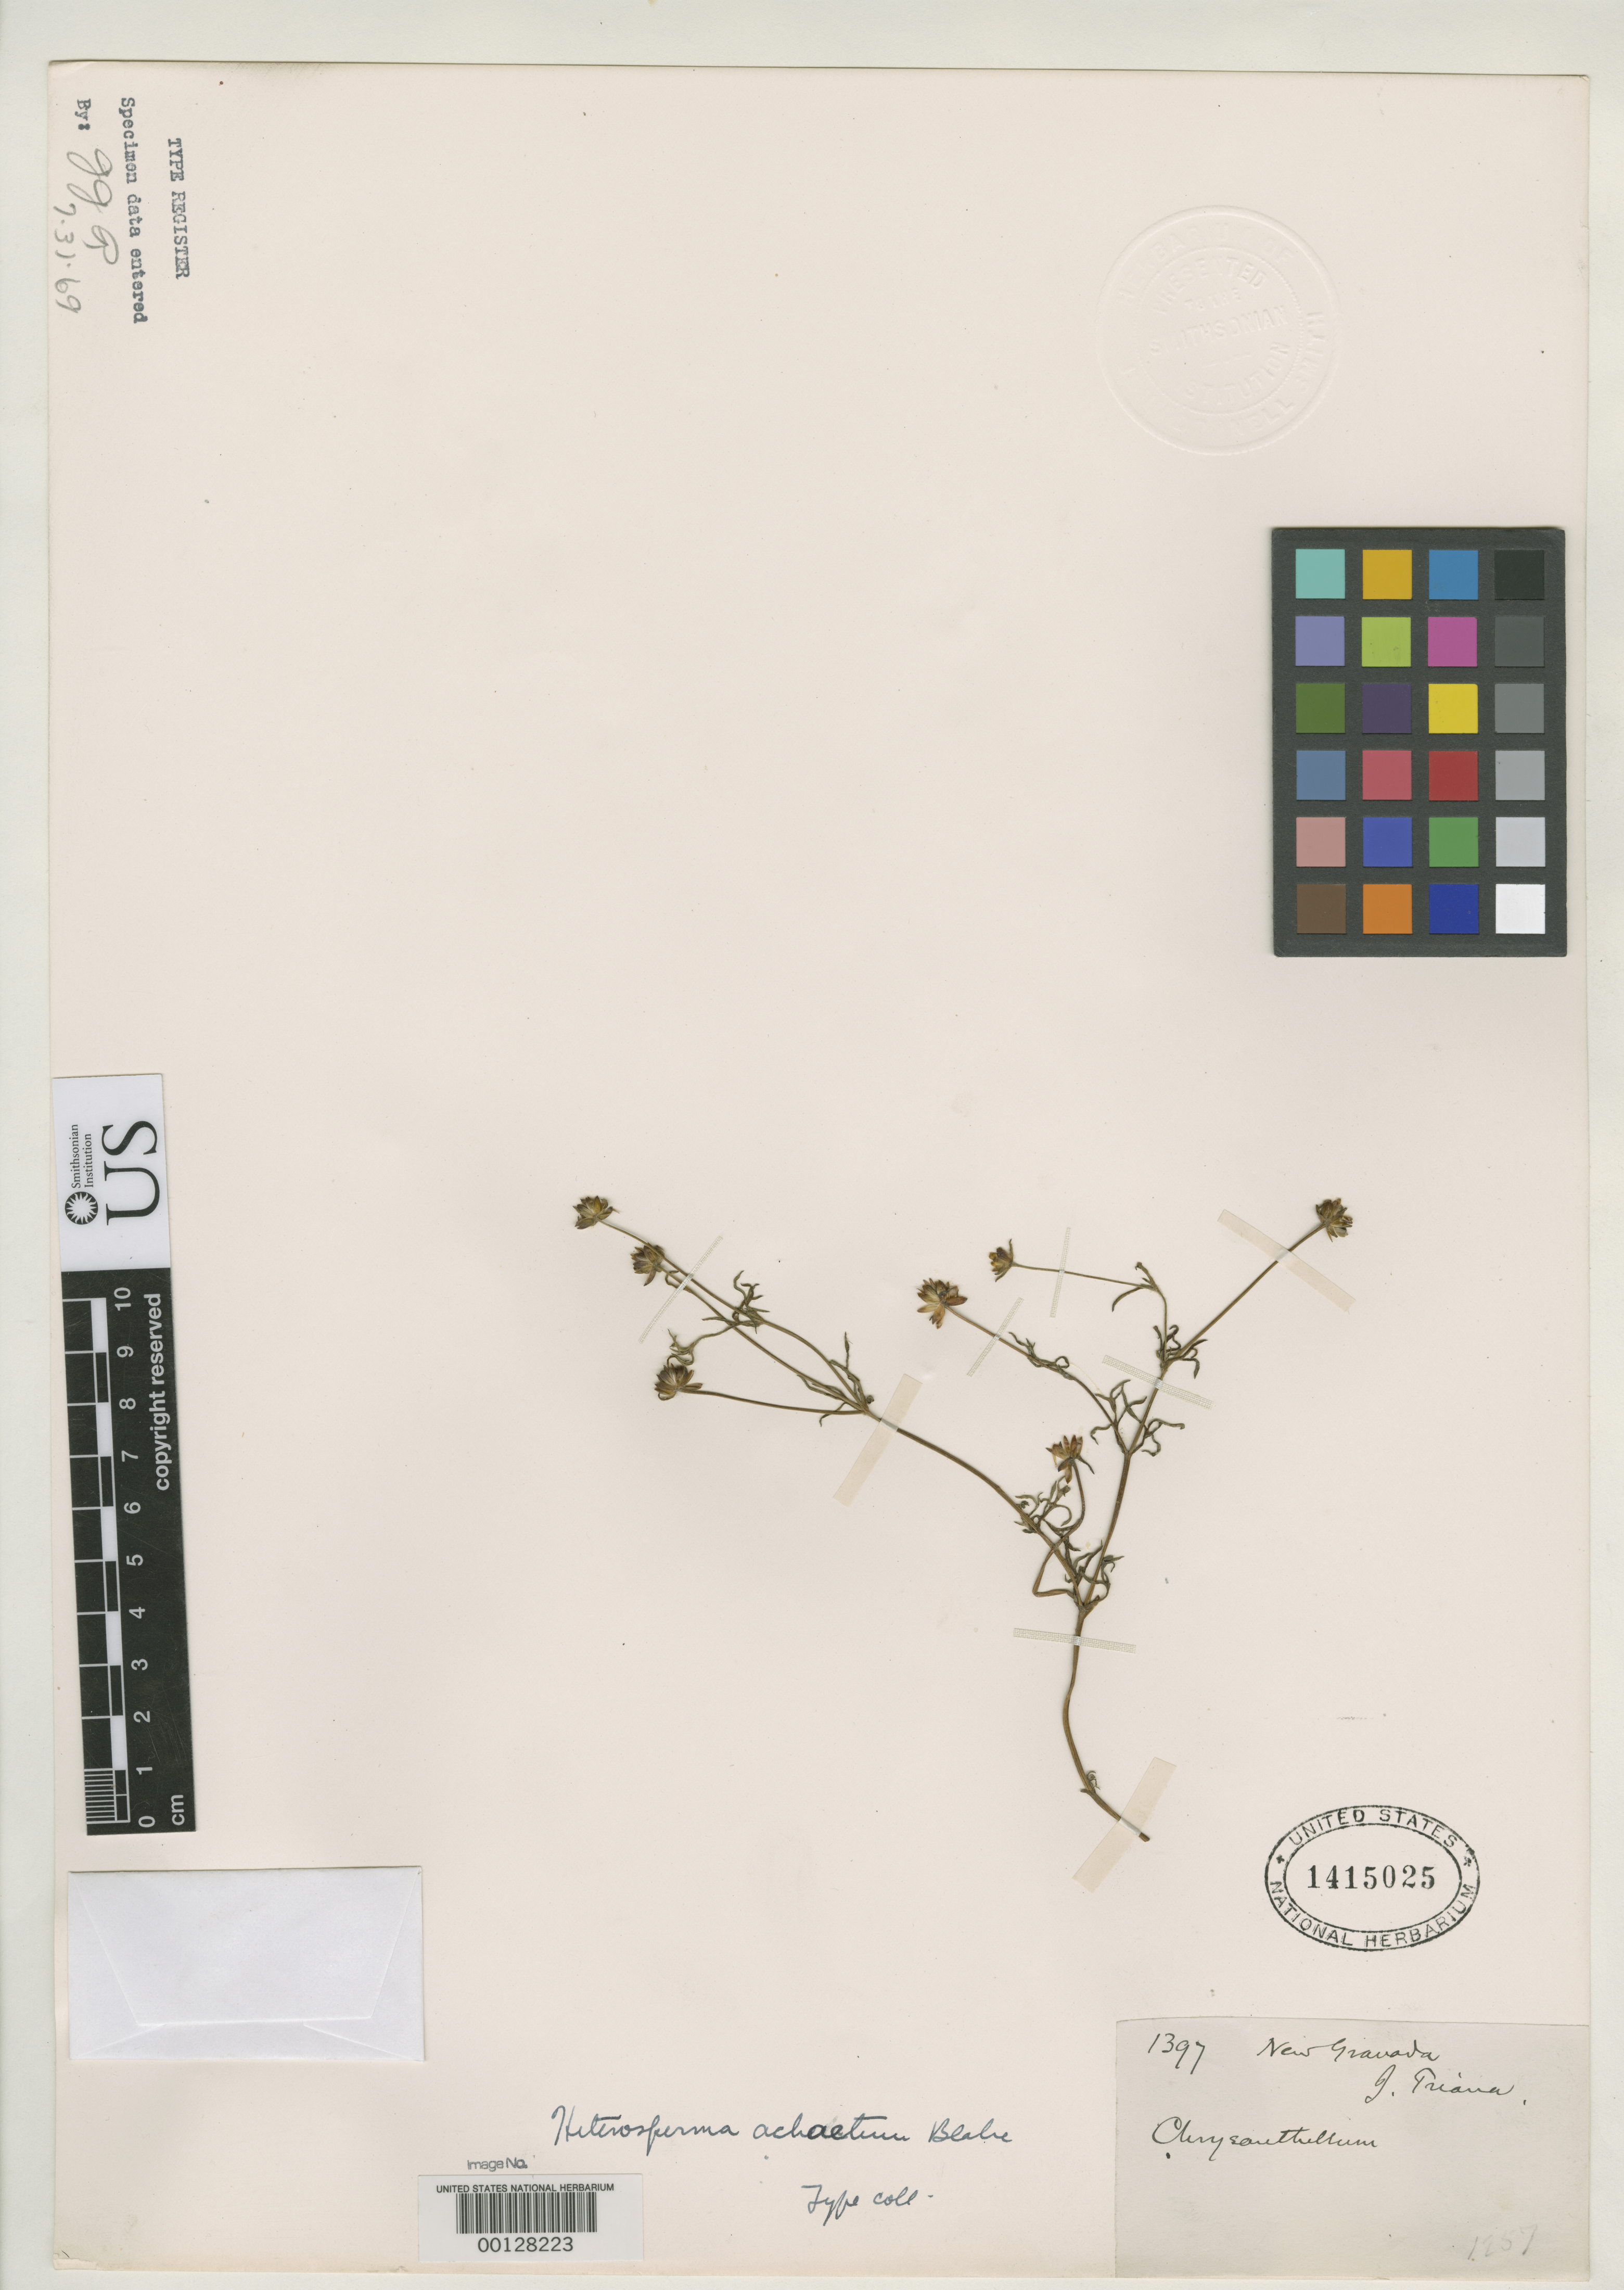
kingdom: Plantae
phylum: Tracheophyta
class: Magnoliopsida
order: Asterales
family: Asteraceae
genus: Heterosperma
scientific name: Heterosperma achaetum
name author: S.F. Blake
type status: Isotype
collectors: J. J. Triana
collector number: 1397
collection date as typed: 1851 to -- --- 1857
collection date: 1851/1857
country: Colombia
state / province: Bogota D.C.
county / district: Bogotá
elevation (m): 2660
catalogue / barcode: US 1415025